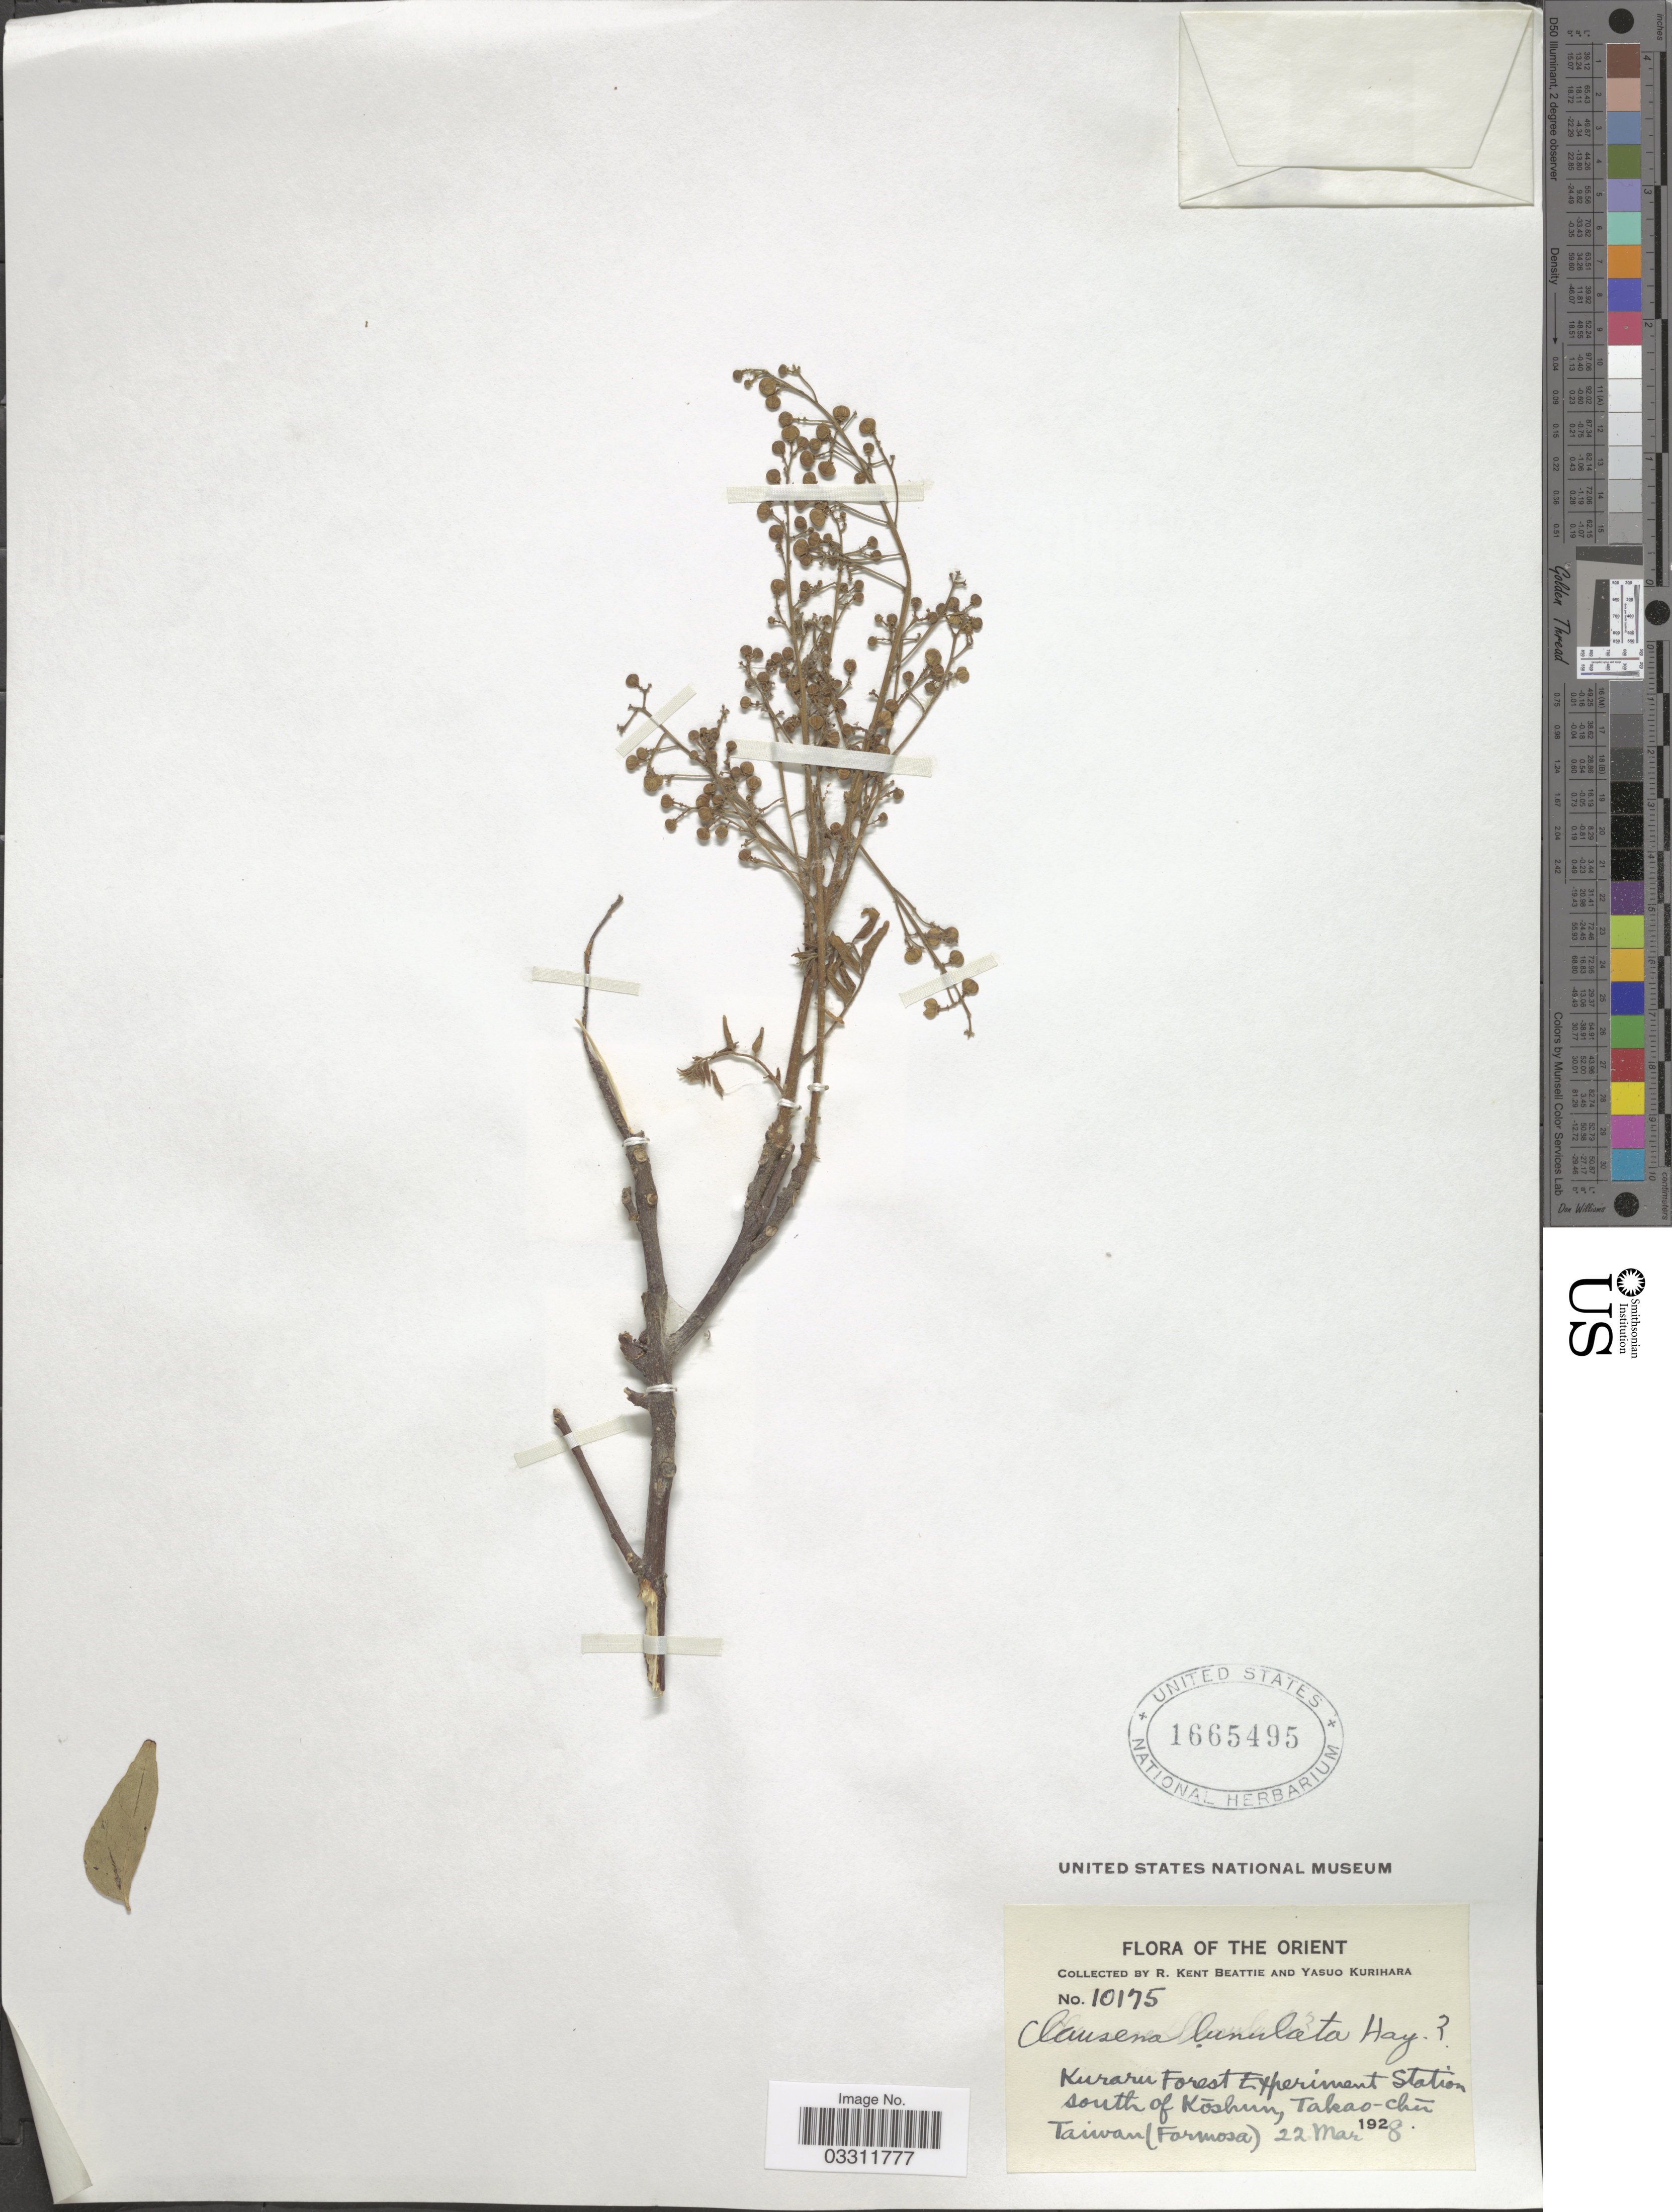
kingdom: Plantae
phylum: Tracheophyta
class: Magnoliopsida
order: Sapindales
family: Rutaceae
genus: Clausena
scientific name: Clausena lunulata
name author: Hayata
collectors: R. K. Beattie & Y. Kurihara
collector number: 10175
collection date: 1928-03-22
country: Taiwan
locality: The Orient. Kuraru Forest Experiment Station south of Kōshun, Takao-chū (Formosa).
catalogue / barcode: US 1665495